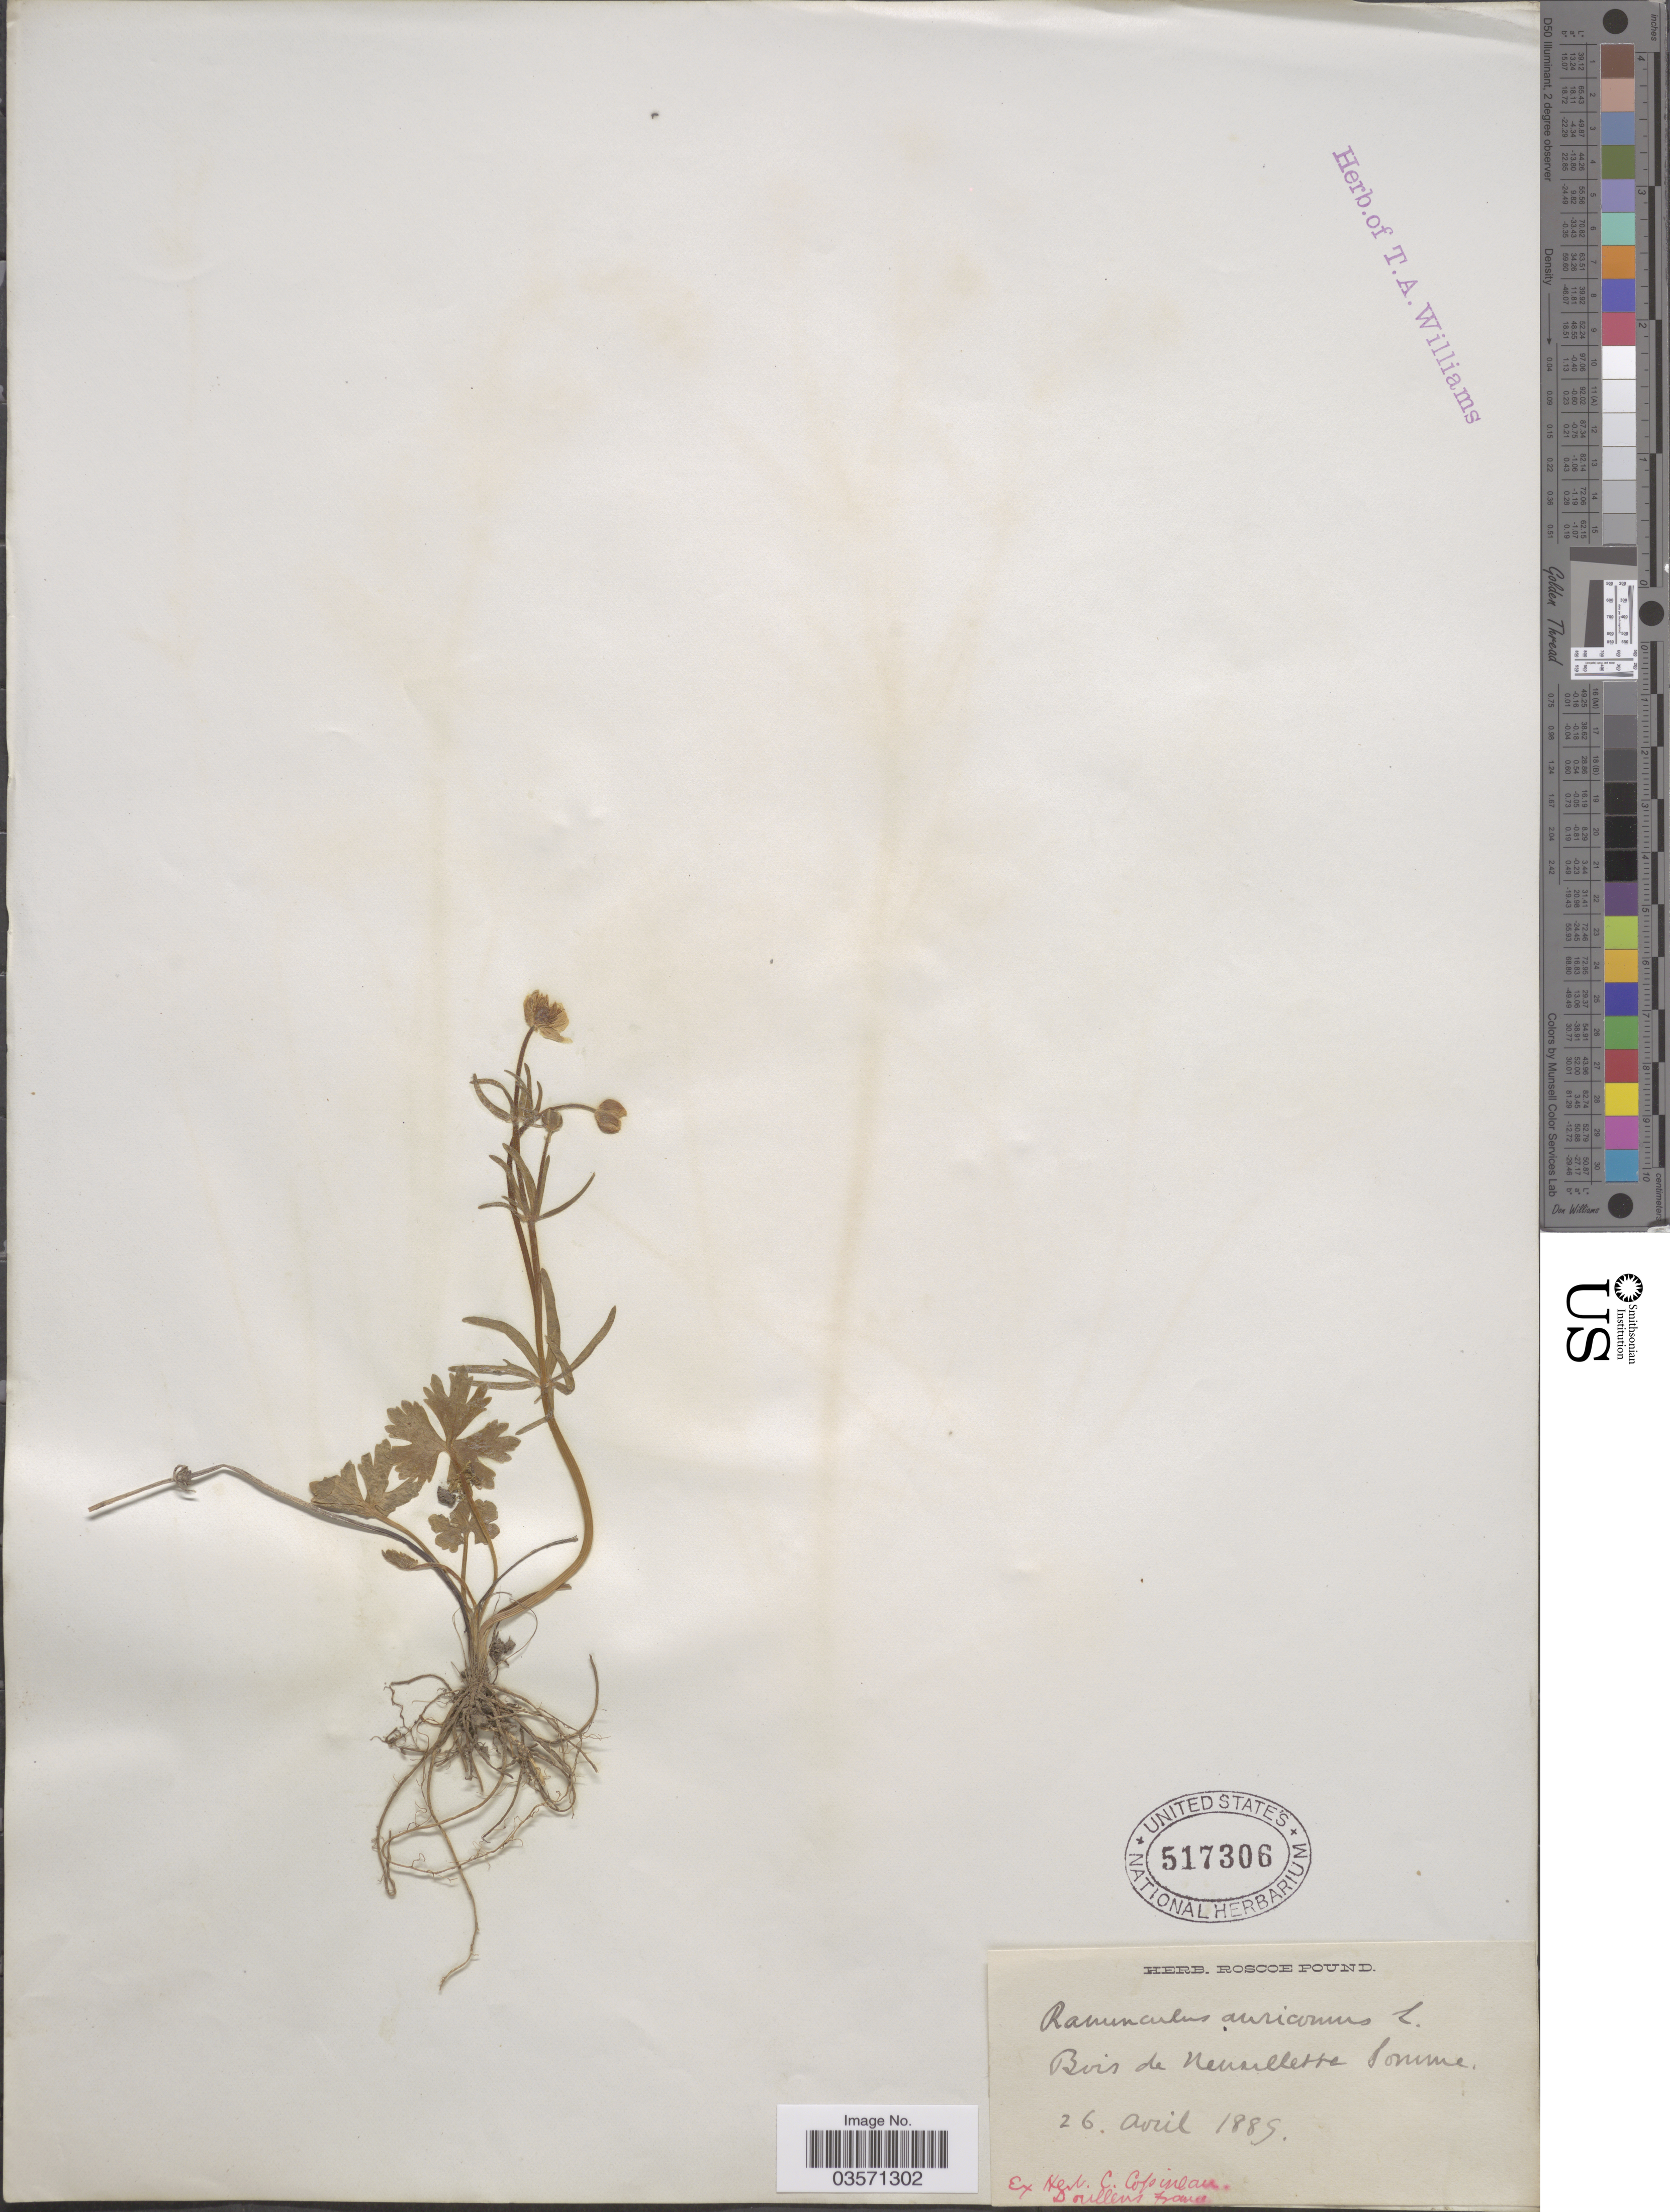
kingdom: Plantae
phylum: Tracheophyta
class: Magnoliopsida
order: Ranunculales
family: Ranunculaceae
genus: Ranunculus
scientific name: Ranunculus auricomus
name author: L.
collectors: ex herb. C. Copineau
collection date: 1889-04-26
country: France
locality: Bois de Neurillette Somme.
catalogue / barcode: US 517306